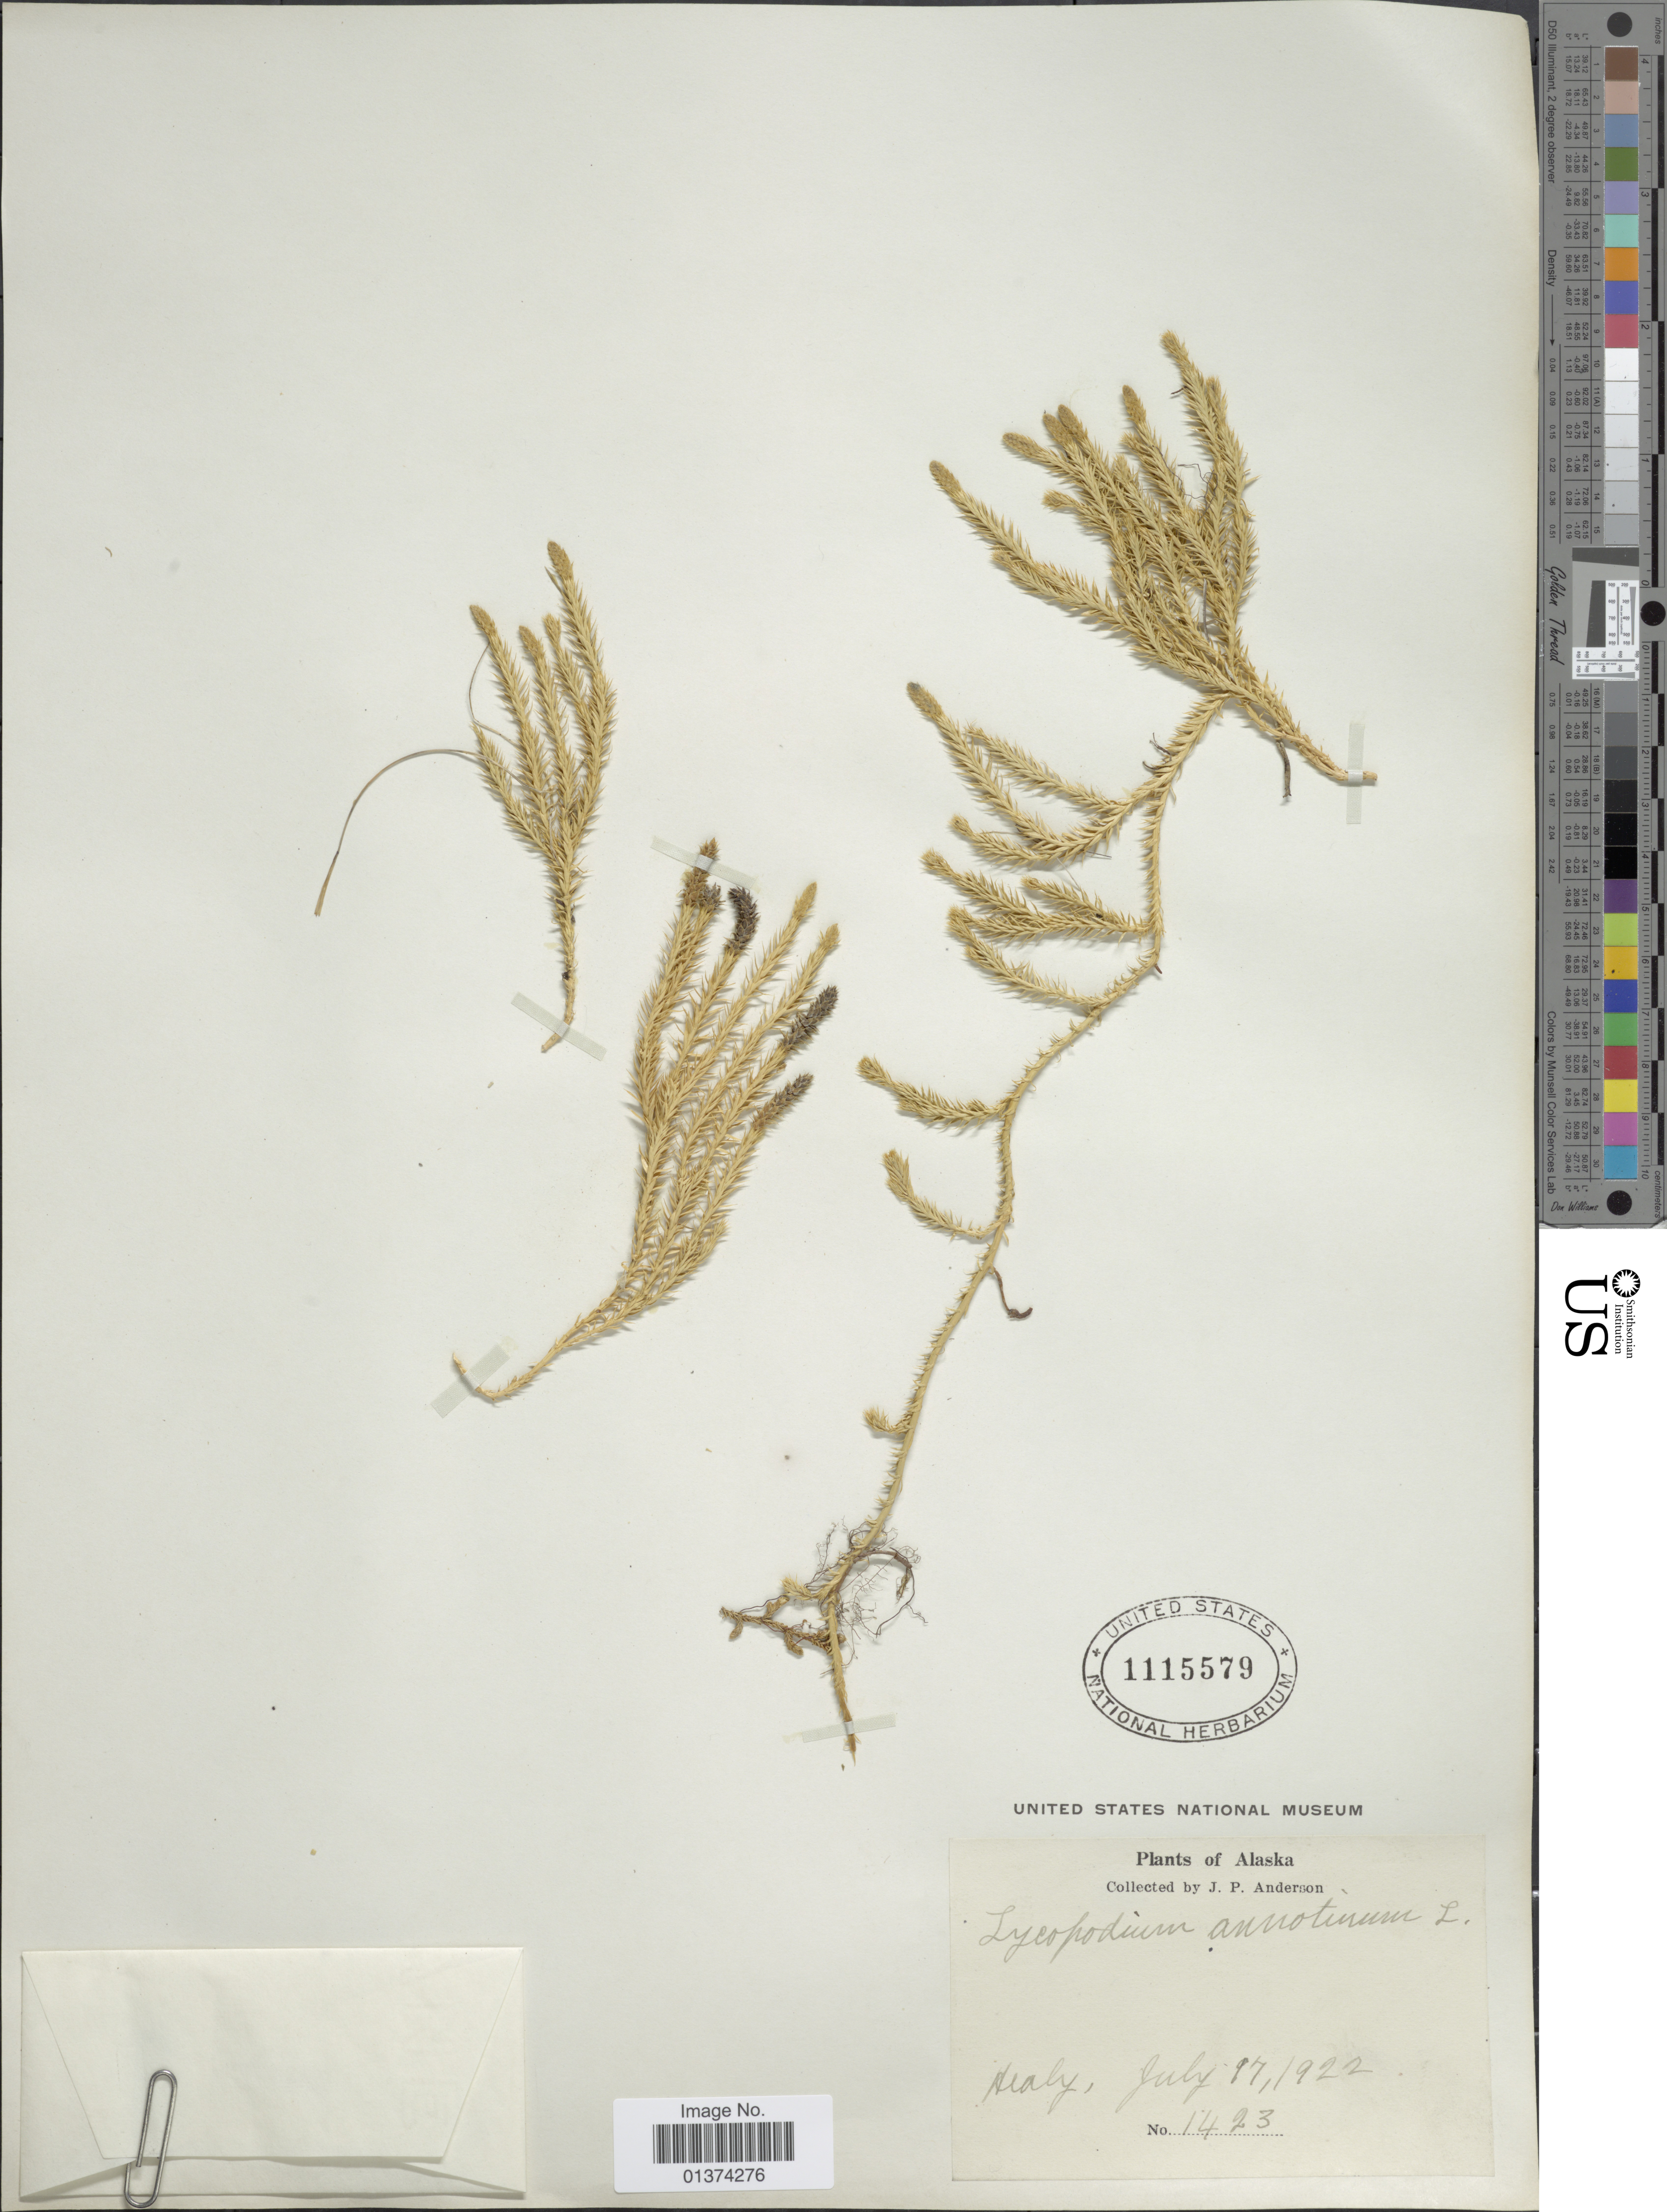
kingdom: Plantae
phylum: Tracheophyta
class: Lycopodiopsida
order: Lycopodiales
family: Lycopodiaceae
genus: Spinulum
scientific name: Spinulum annotinum subsp. annotinum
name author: (L.) A. Haines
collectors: J. P. Anderson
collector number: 1423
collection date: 1922-07-17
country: United States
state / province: Alaska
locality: Healy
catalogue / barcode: US 1115579